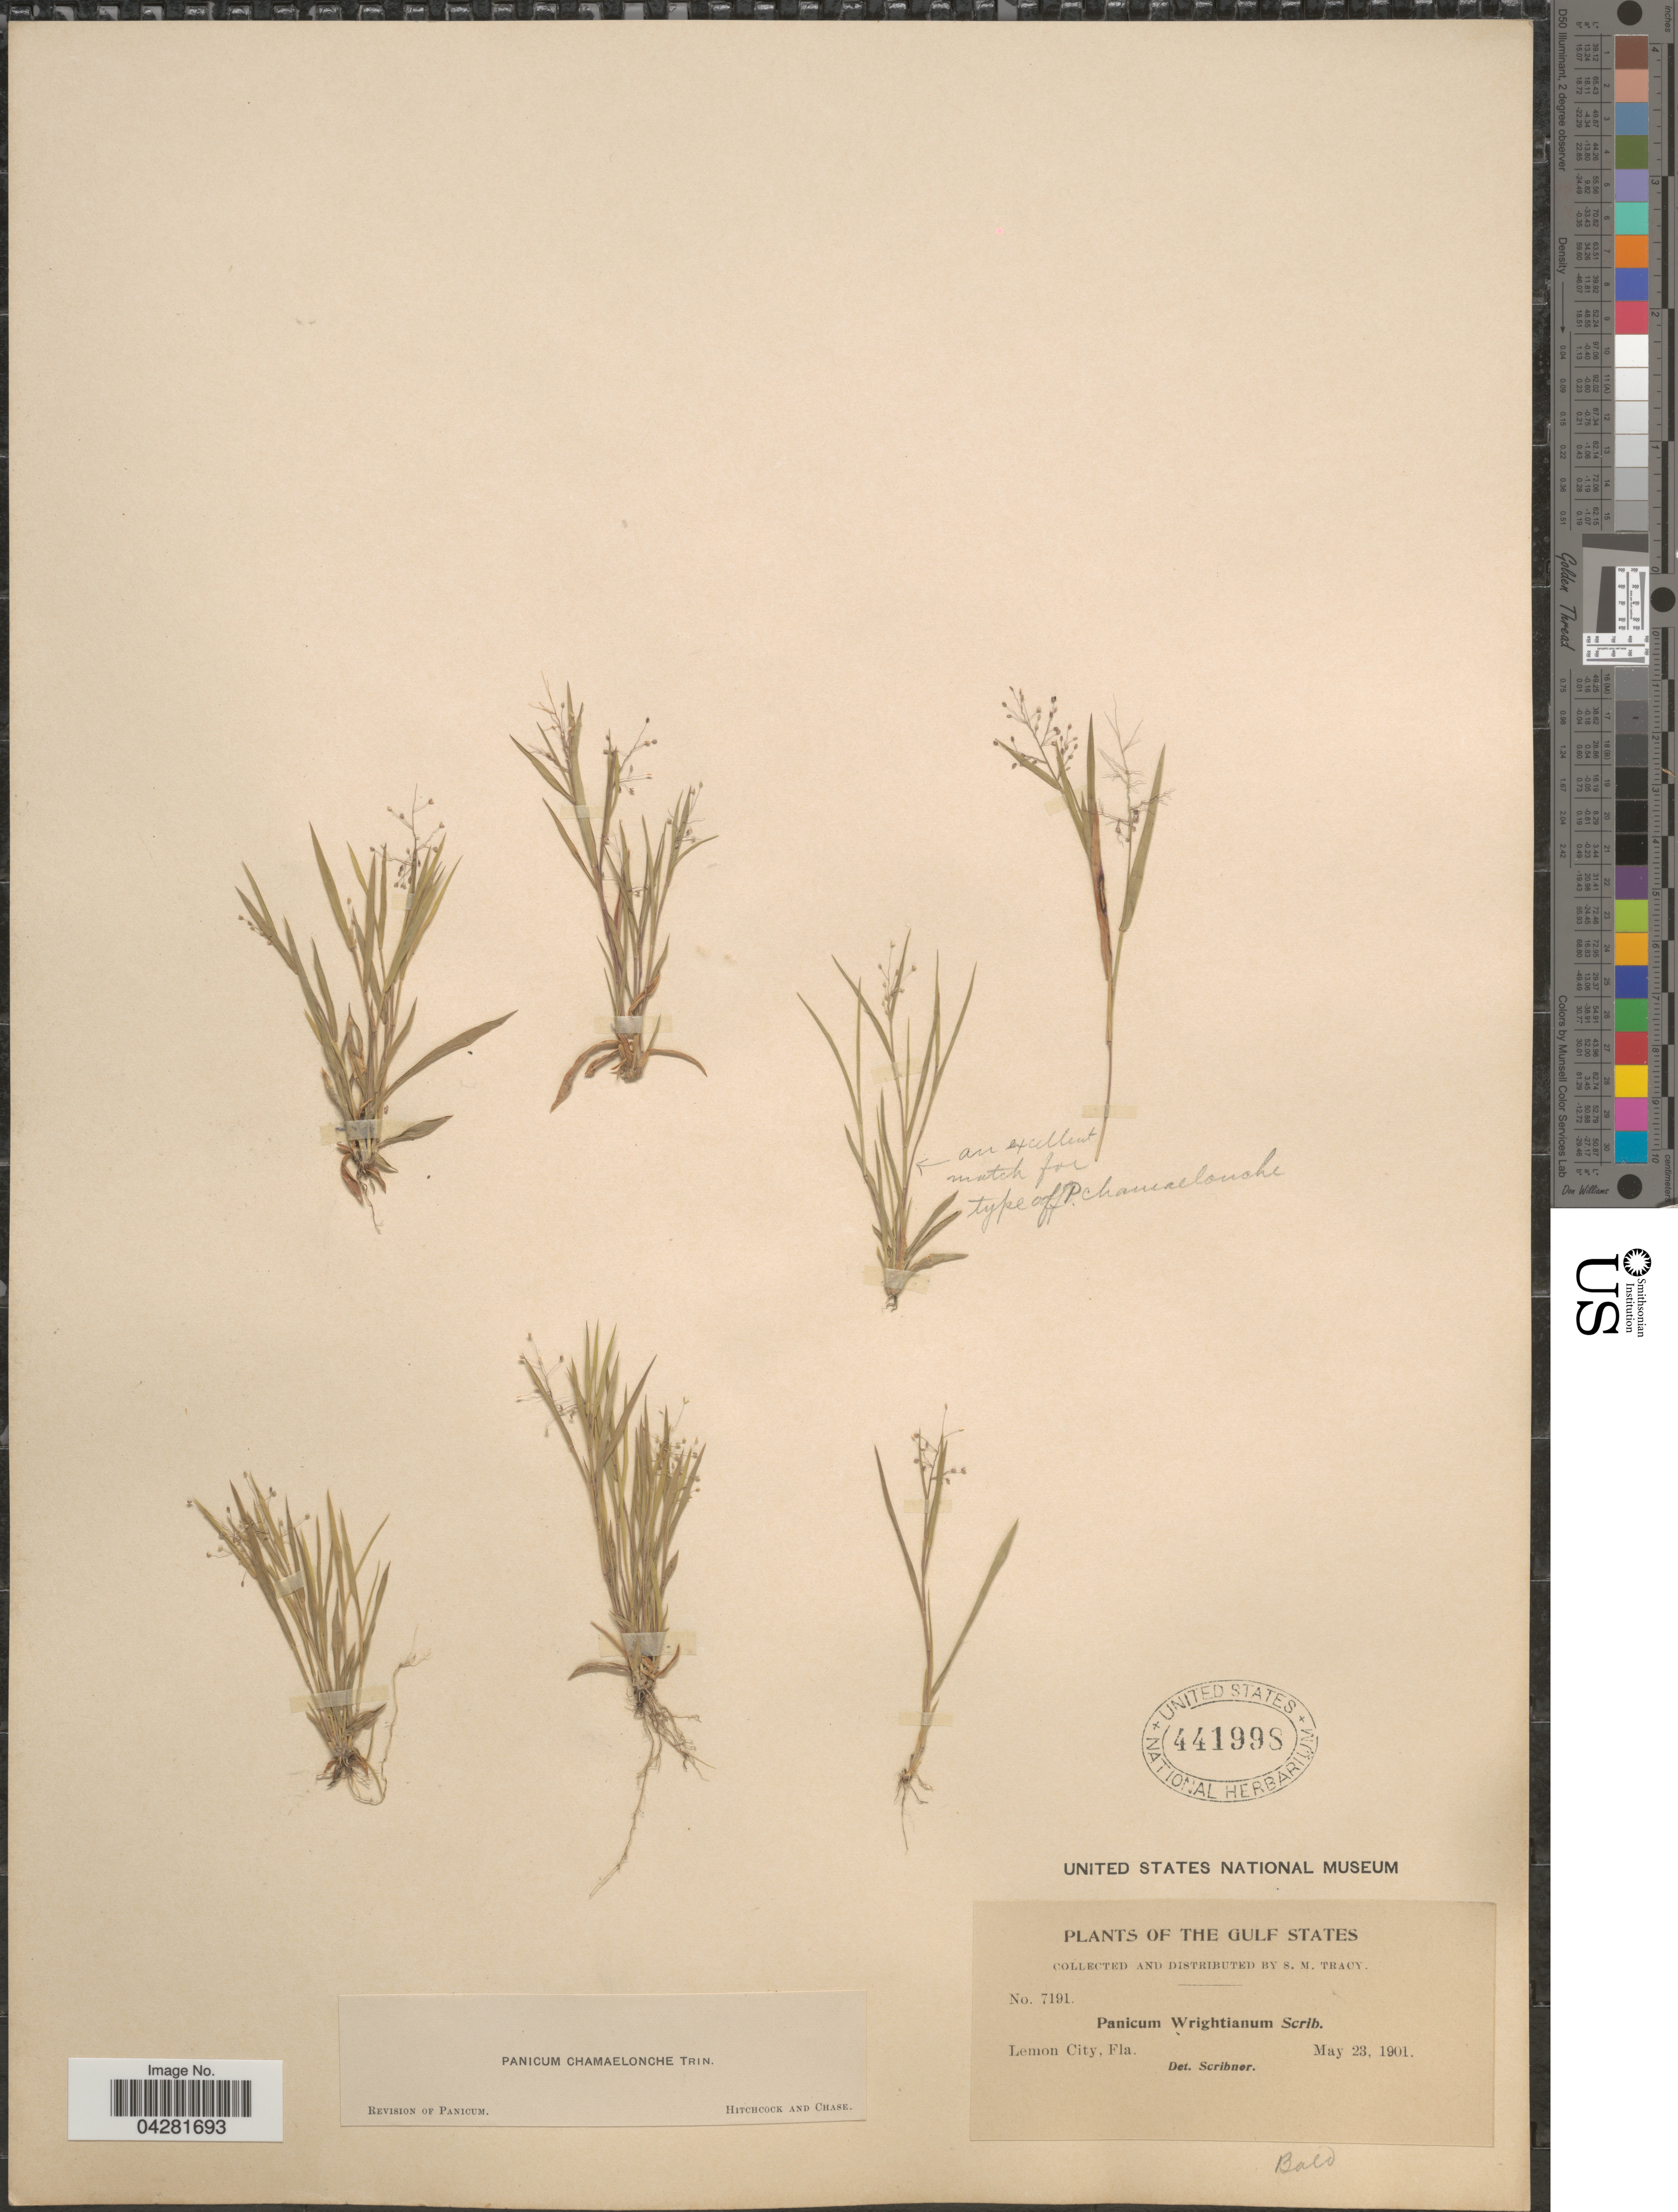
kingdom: Plantae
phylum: Tracheophyta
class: Liliopsida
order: Poales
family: Poaceae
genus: Dichanthelium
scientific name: Dichanthelium ensifolium var. ensifolium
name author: (Baldwin ex Elliot) Gould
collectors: S. M. Tracy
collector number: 7191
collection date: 1901-05-23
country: United States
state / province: Florida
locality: The Gulf States. Lemon City.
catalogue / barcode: US 441998